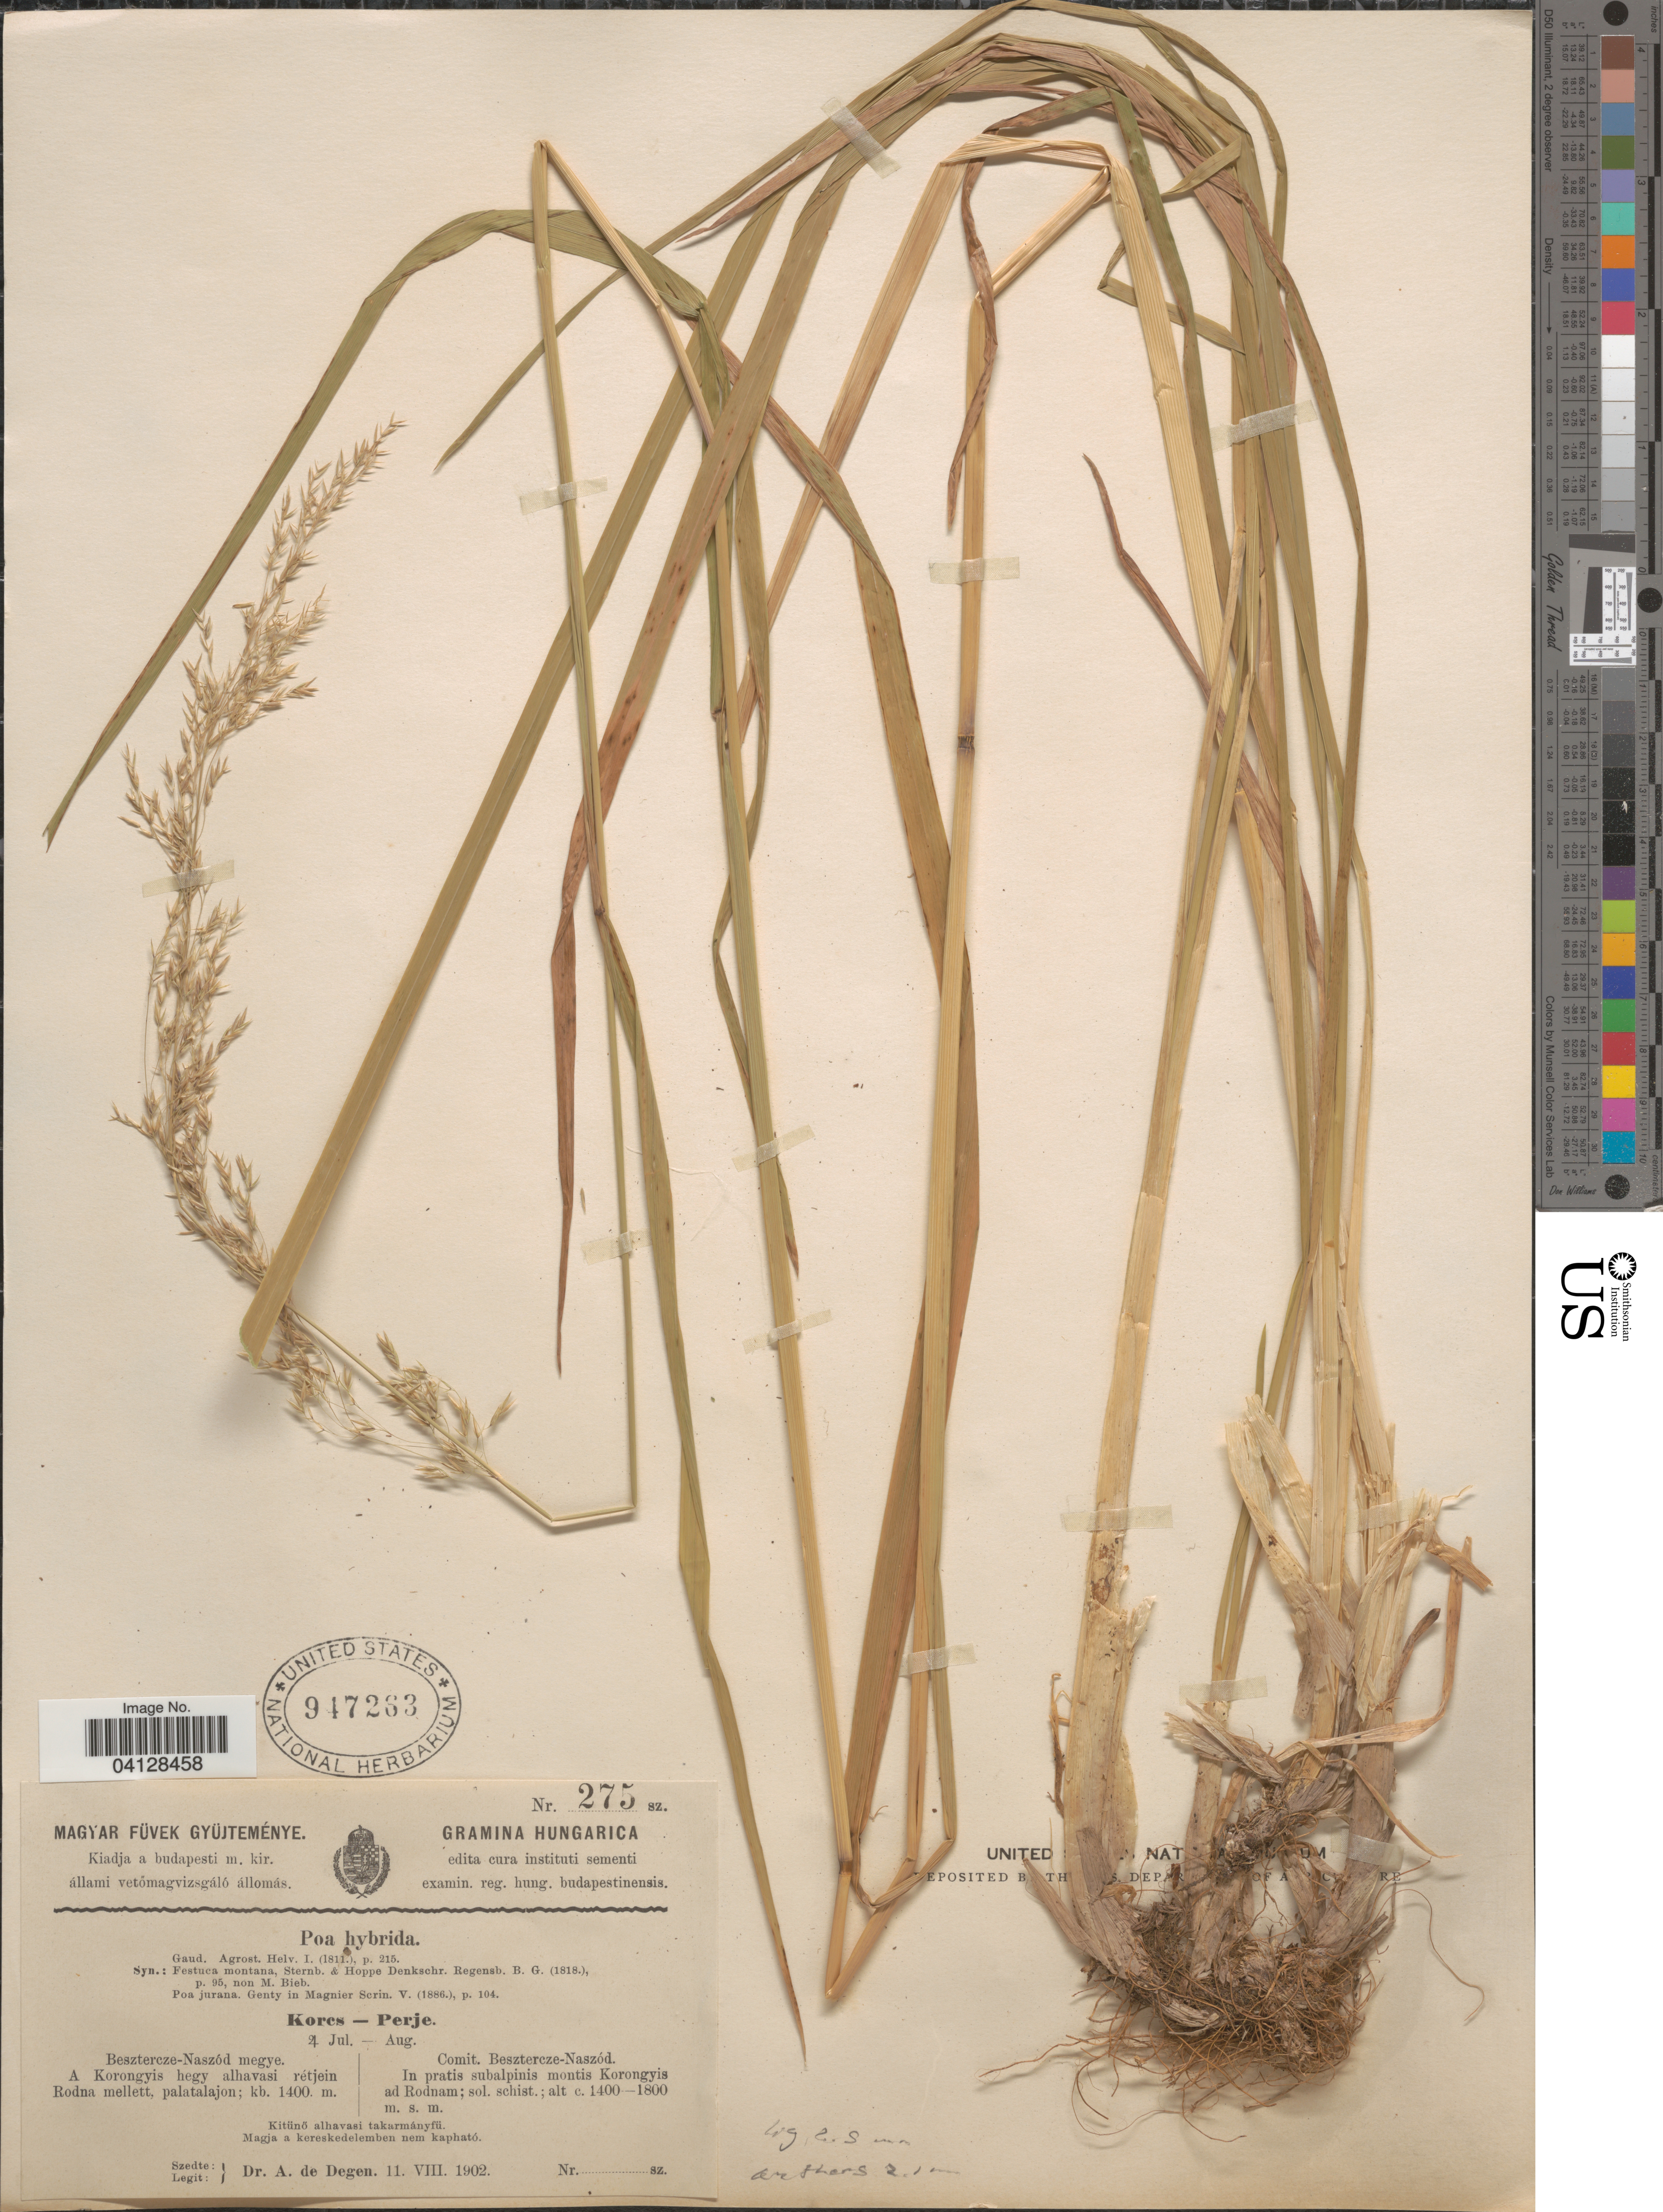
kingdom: Plantae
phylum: Tracheophyta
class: Liliopsida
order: Poales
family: Poaceae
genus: Poa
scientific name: Poa hybrida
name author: Gaudin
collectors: A. Degen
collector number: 275SZ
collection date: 1902-08-11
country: Hungary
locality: Hungarica. Korcs-Perje. Besztercze-Naszód megye. A Korongyis hegy alhavasi rétjein Rodna mellett, palatalajon. Comit. Beszterecze-Naszód. In pratis subalpinis montis Korongyis ad Rodnam.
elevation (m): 1400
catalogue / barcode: US 947263